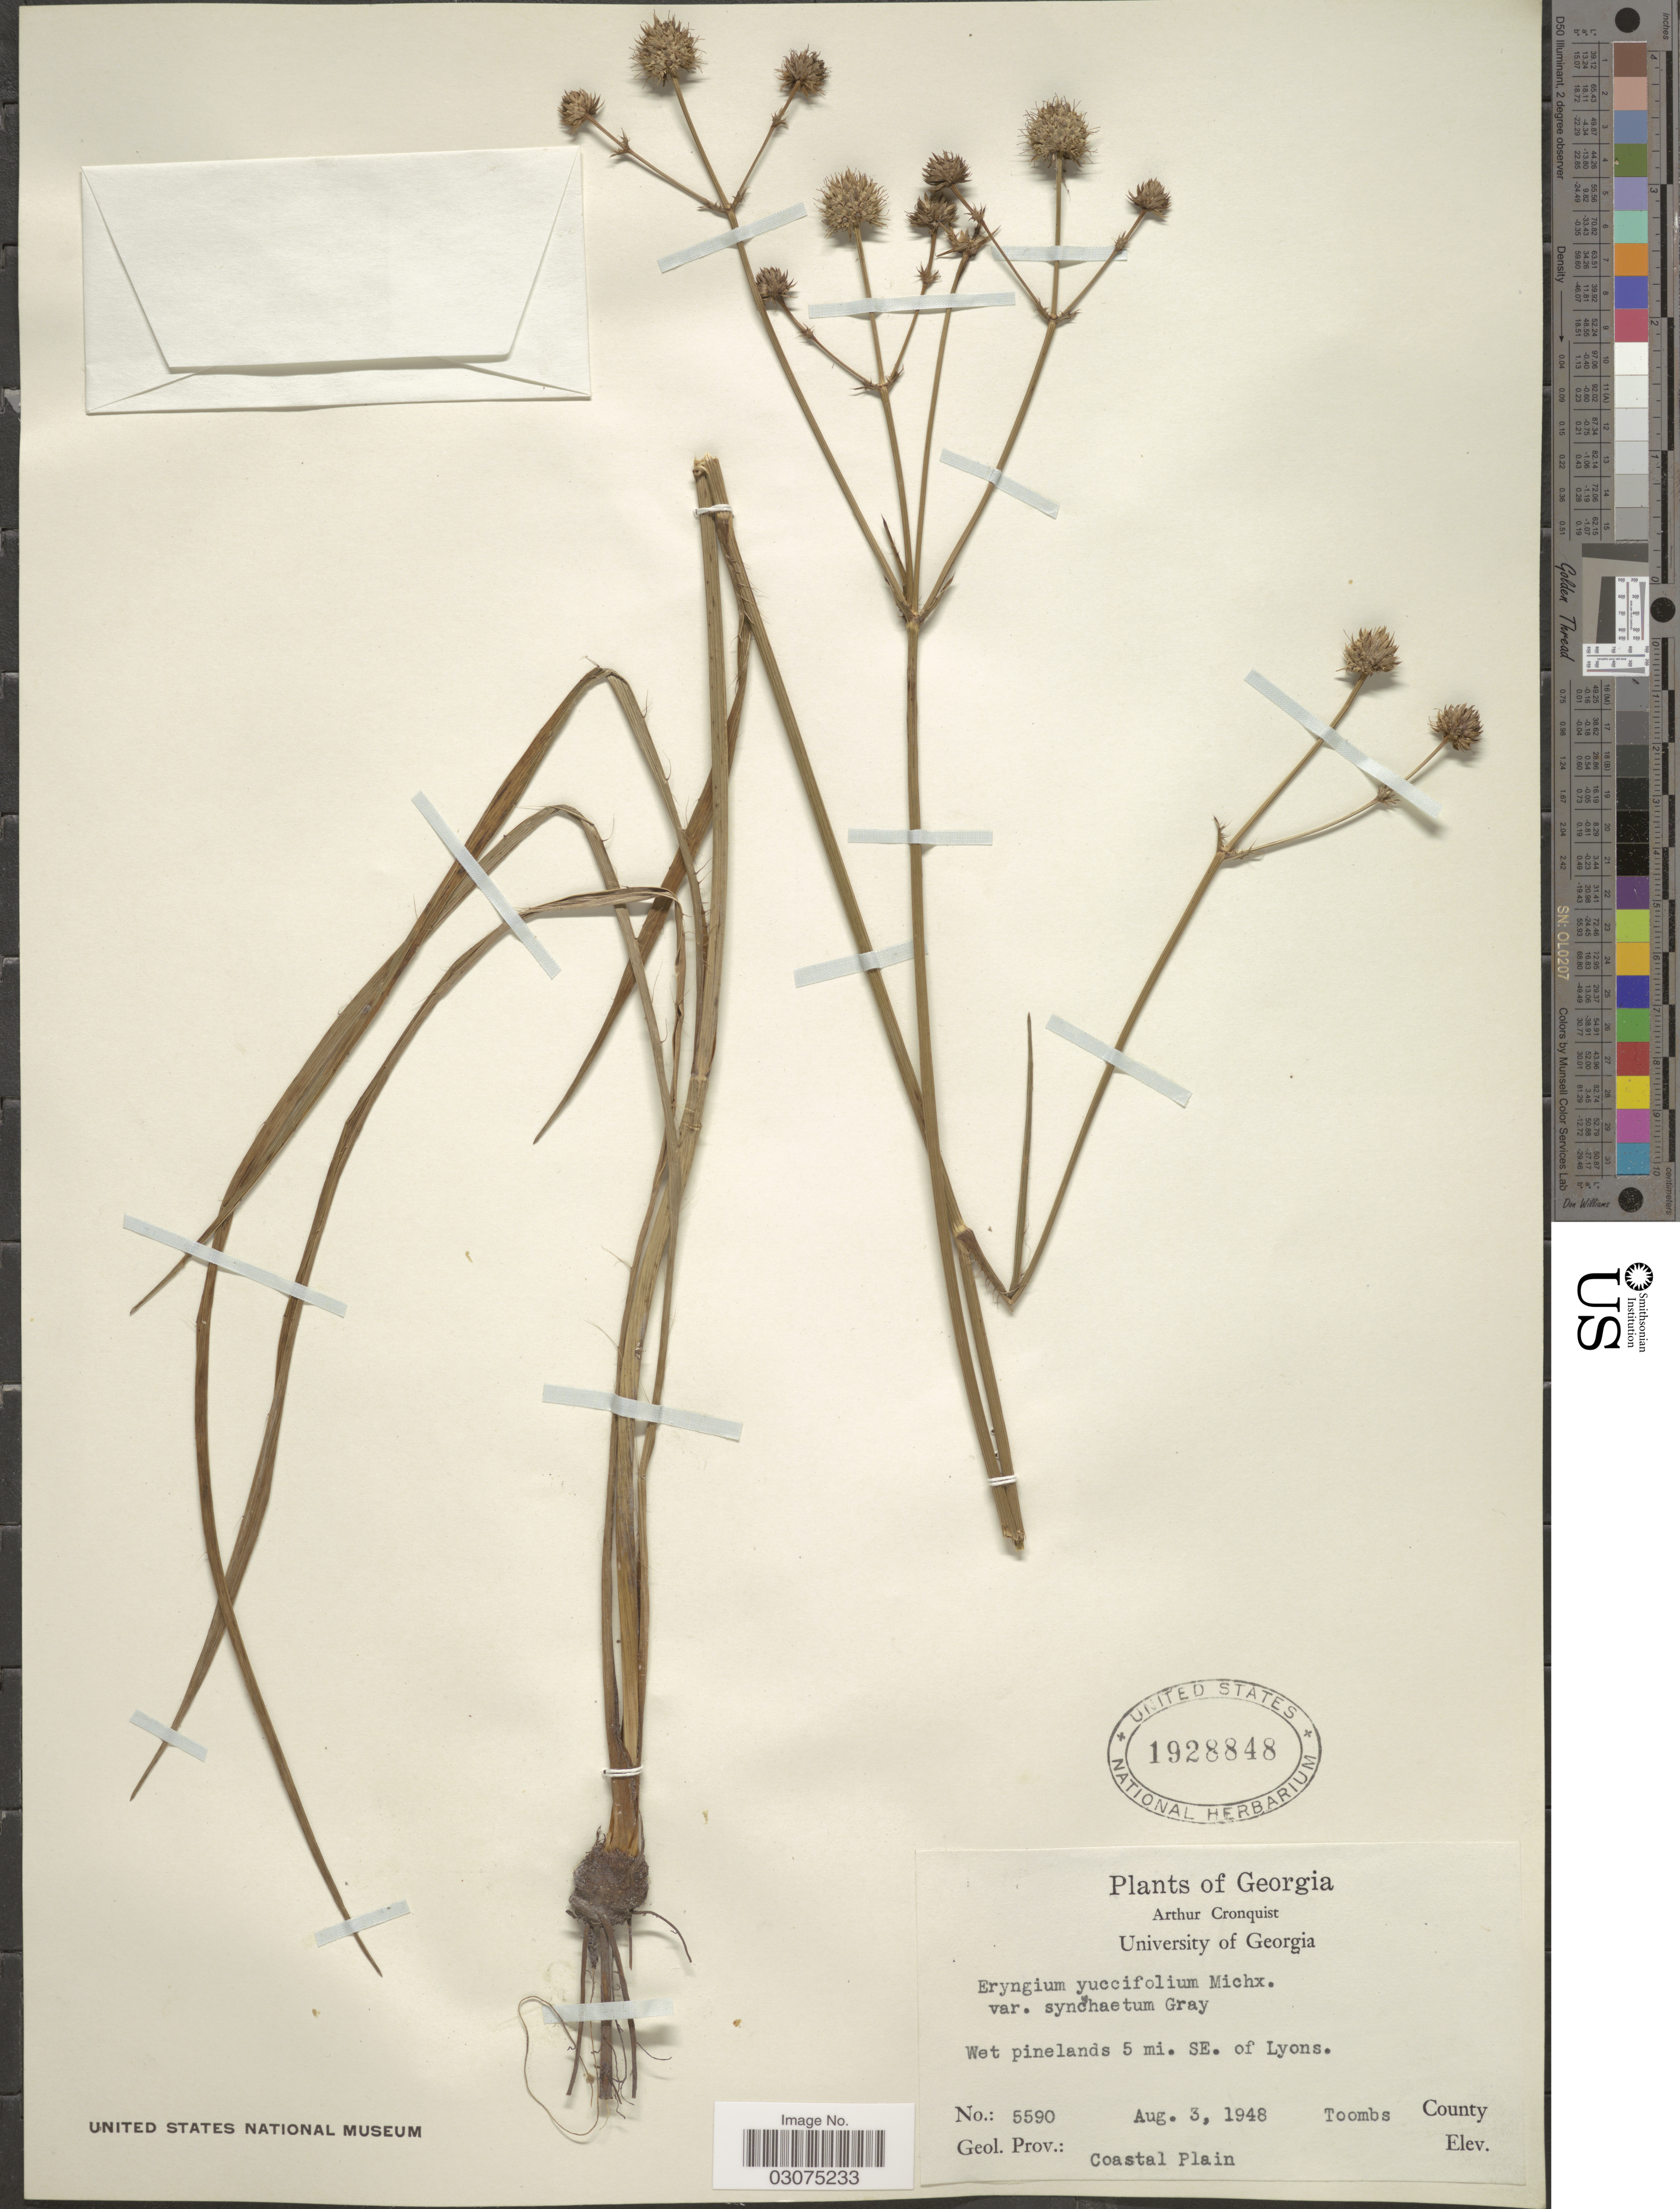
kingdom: Plantae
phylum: Tracheophyta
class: Magnoliopsida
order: Apiales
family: Apiaceae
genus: Eryngium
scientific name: Eryngium yuccifolium var. synchaetum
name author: A. Gray ex J.M. Coult. & Rose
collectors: A. J. Cronquist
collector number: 5590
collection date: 1948-08-03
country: United States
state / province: Georgia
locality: Wet pinelands 5 mi. SE. of Lyons. Toombs County, Coastal Plain.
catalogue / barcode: US 1928848